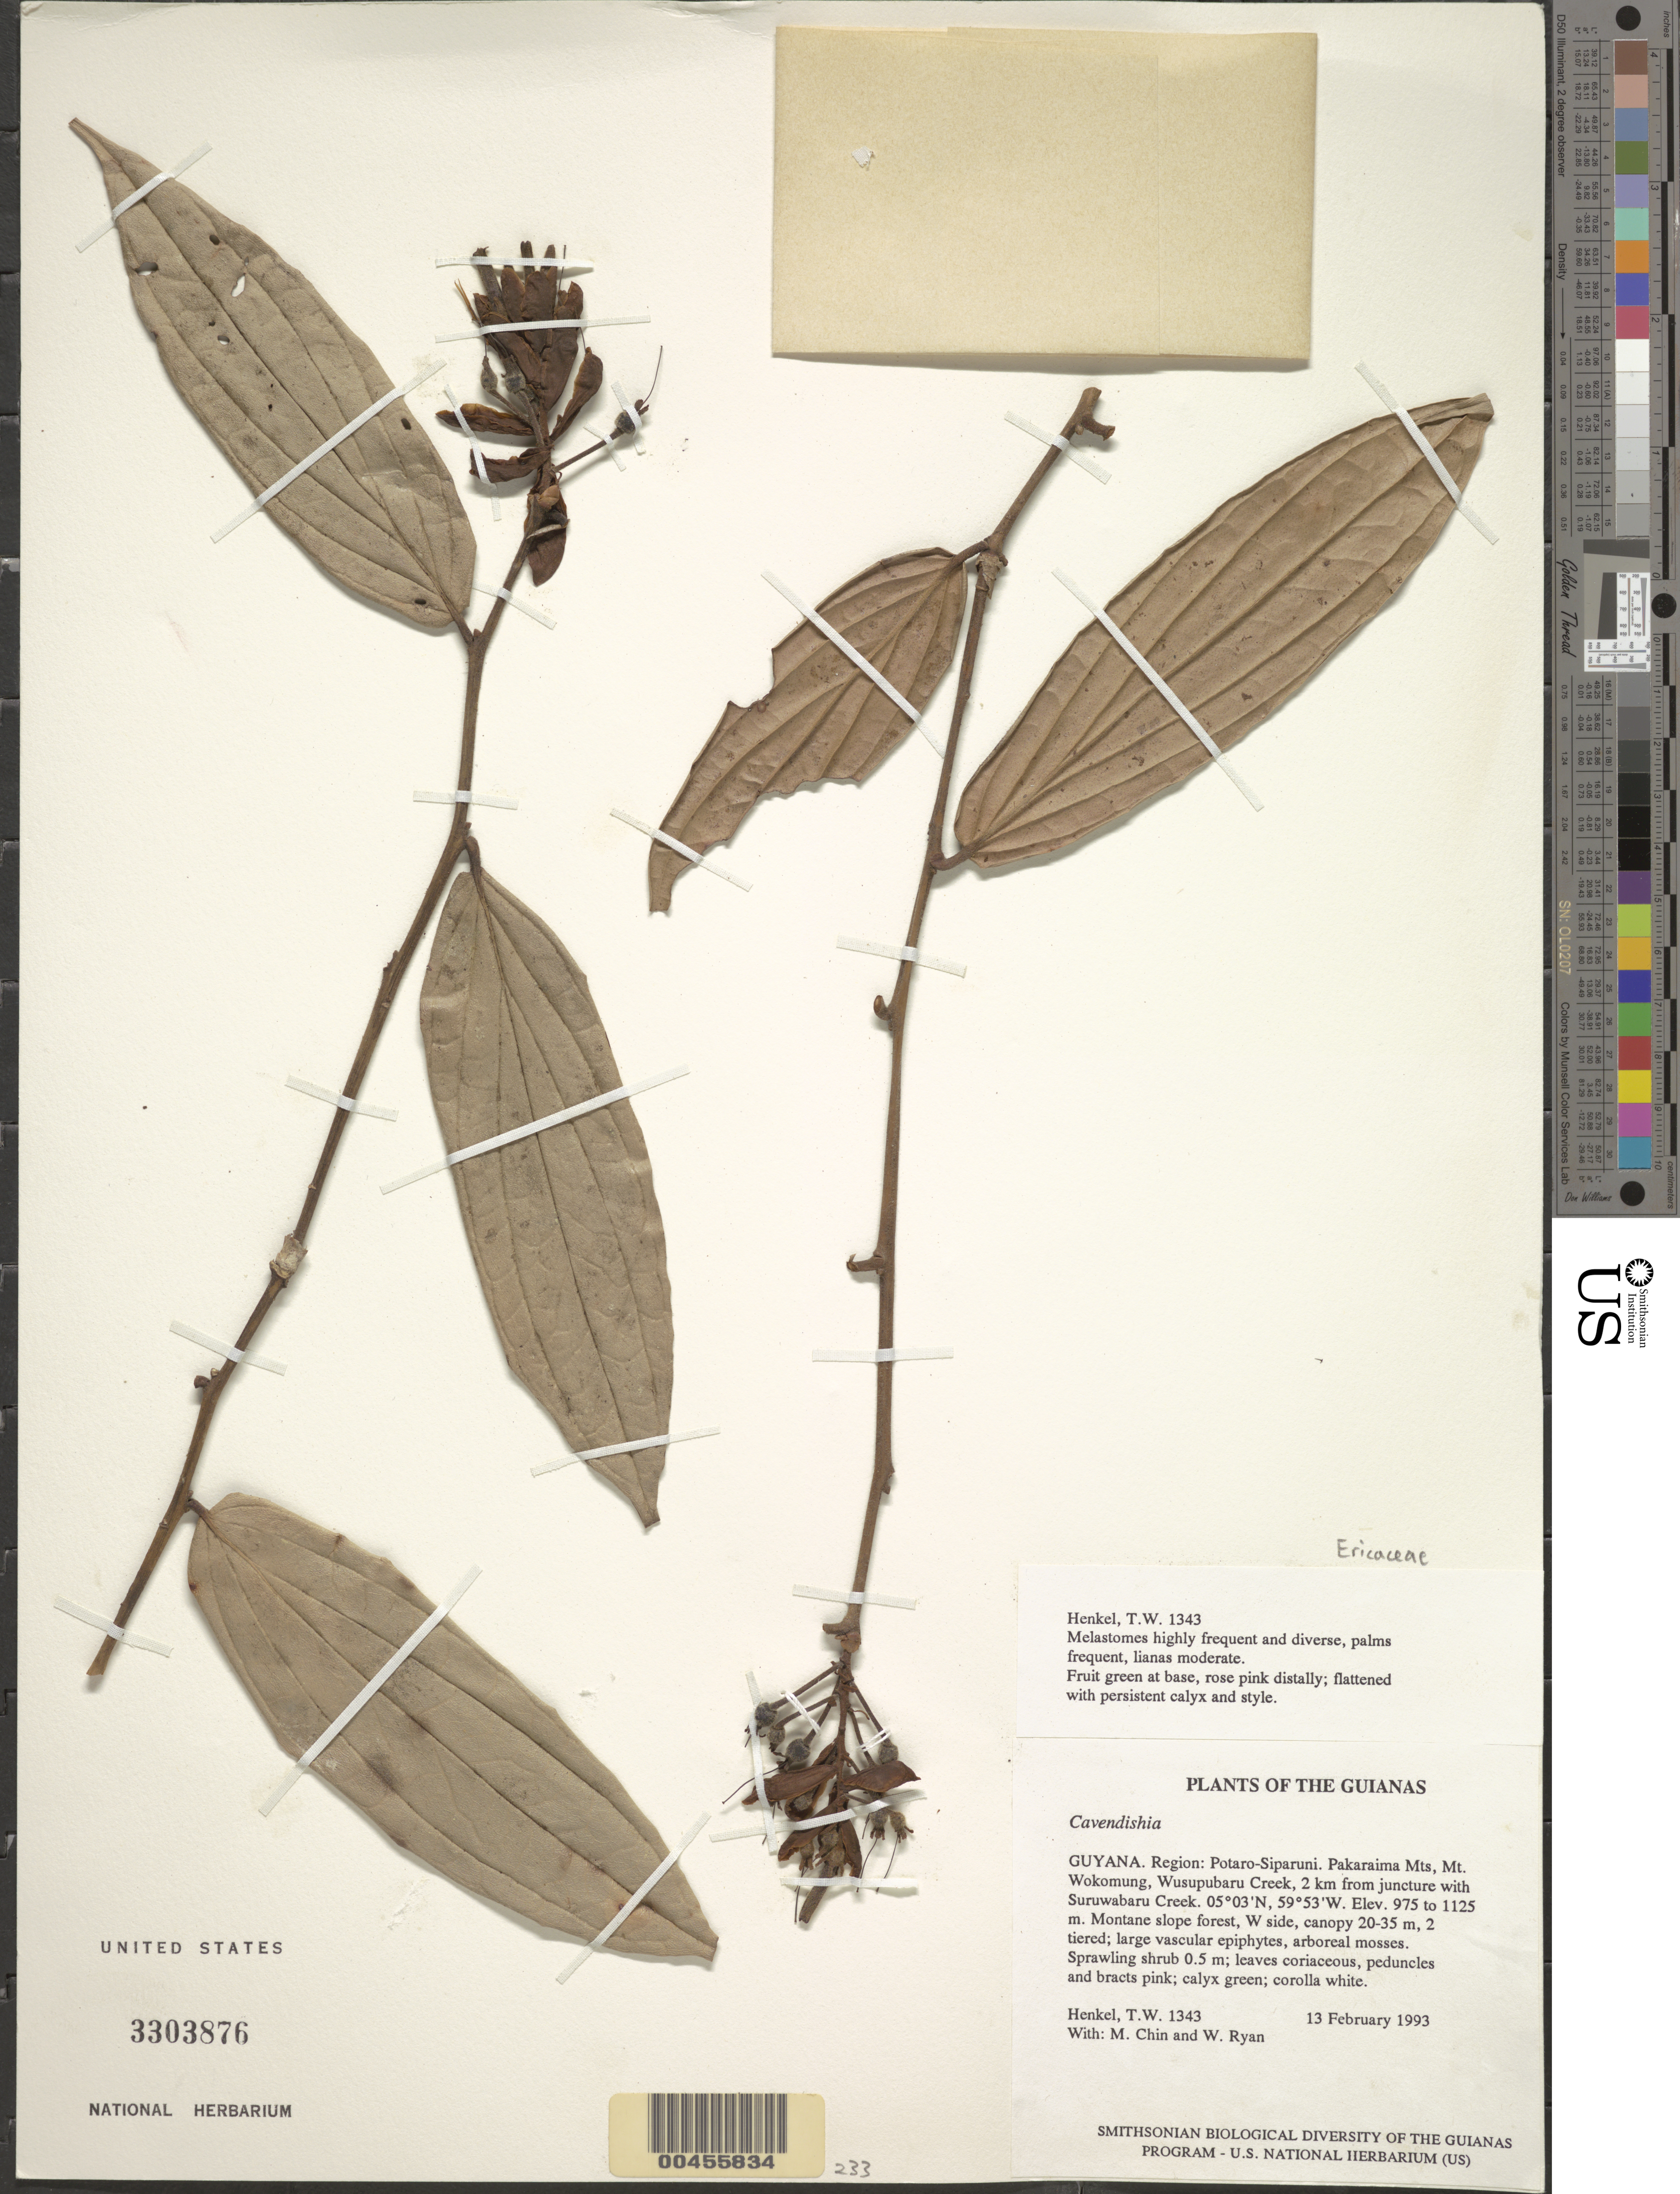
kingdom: Plantae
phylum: Tracheophyta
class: Magnoliopsida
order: Ericales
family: Ericaceae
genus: Cavendishia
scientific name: Cavendishia sp.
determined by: Luteyn, J. L.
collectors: T. Henkel, M. Chin & W. Ryan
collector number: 1343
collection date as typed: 13 February 1993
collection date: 1993-02-13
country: Guyana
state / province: Potaro-Siparuni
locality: Pakaraima Mts, Mt. Wokomung, Wusupubaru Creek, 2 km from juncture with Suruwabaru Creek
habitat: Montane slope forest, W side, canopy 20-35 m, 2 tiered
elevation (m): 975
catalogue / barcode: US 3303876